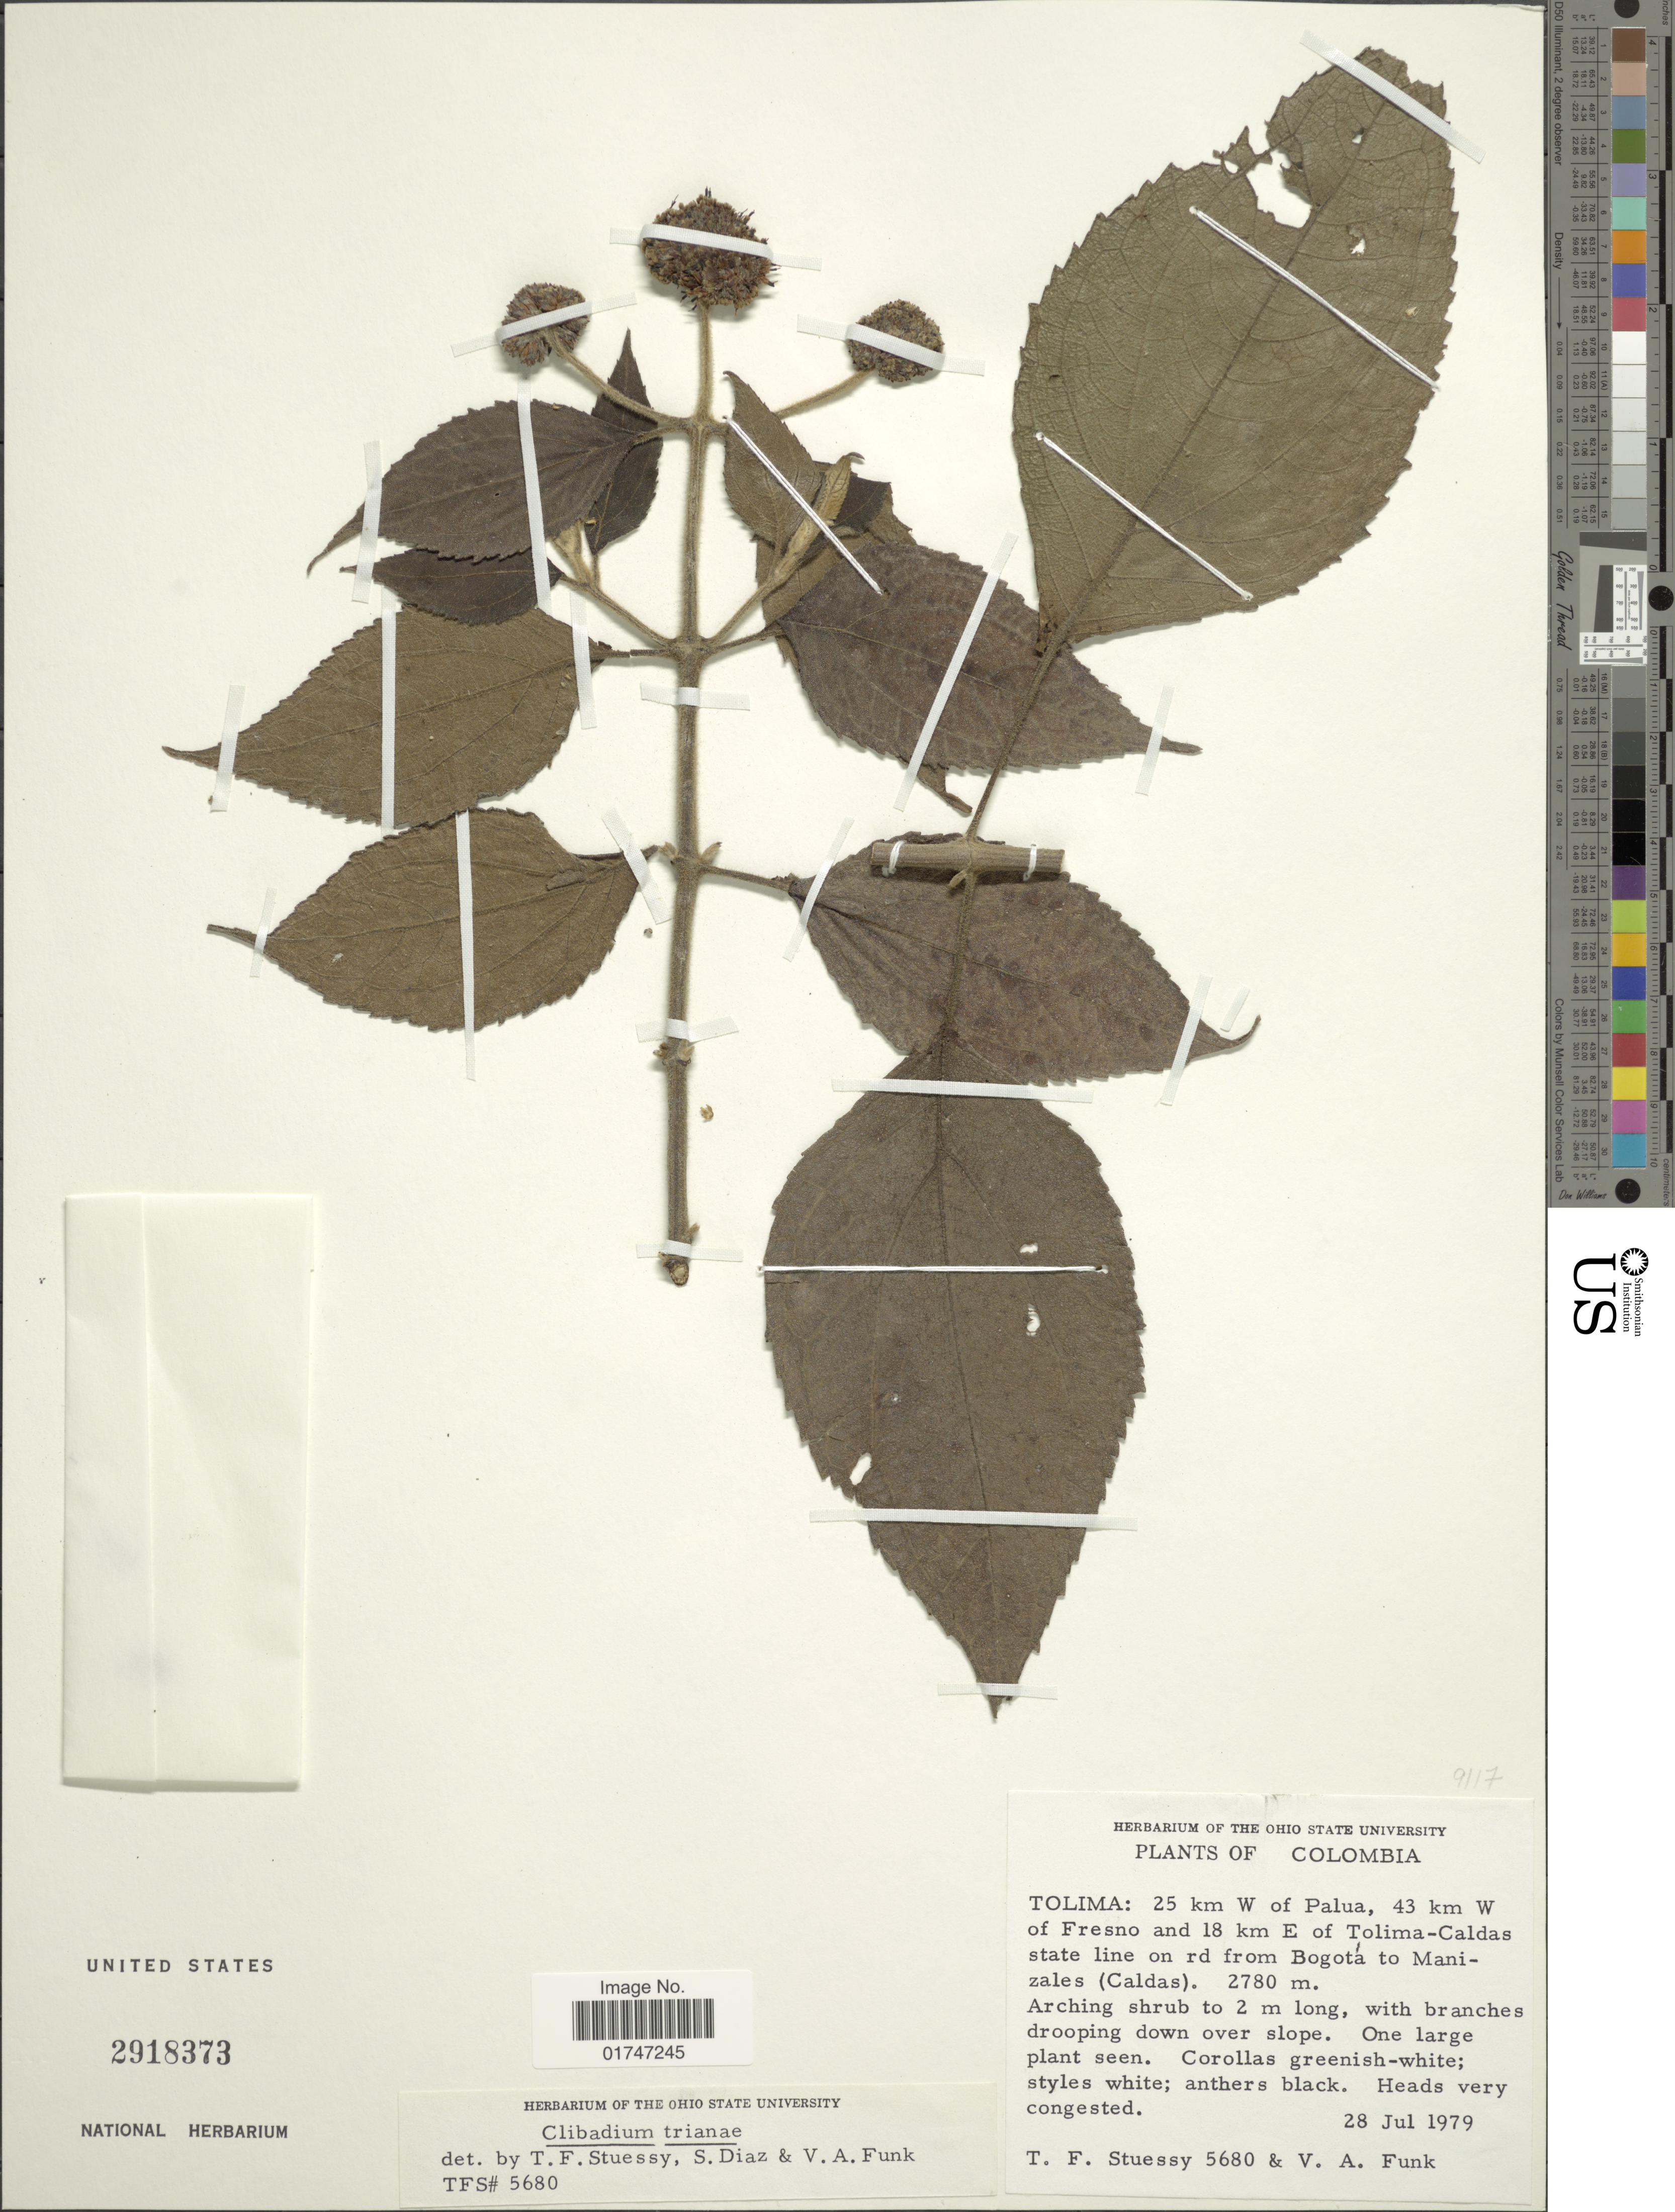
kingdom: Plantae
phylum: Tracheophyta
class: Magnoliopsida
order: Asterales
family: Asteraceae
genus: Clibadium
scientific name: Clibadium trianae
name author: (Hieron.) S.F. Blake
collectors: T. Stuessy & V. Funk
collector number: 5680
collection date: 1979-07-28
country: Colombia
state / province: Tolima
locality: Tolima: 25 km W of Palua, 43 km W of Fresno and 18 km E of Tolima-Caldas state line on rd from Bogotá to Manizales (Caldas)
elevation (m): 2780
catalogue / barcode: US 2918373